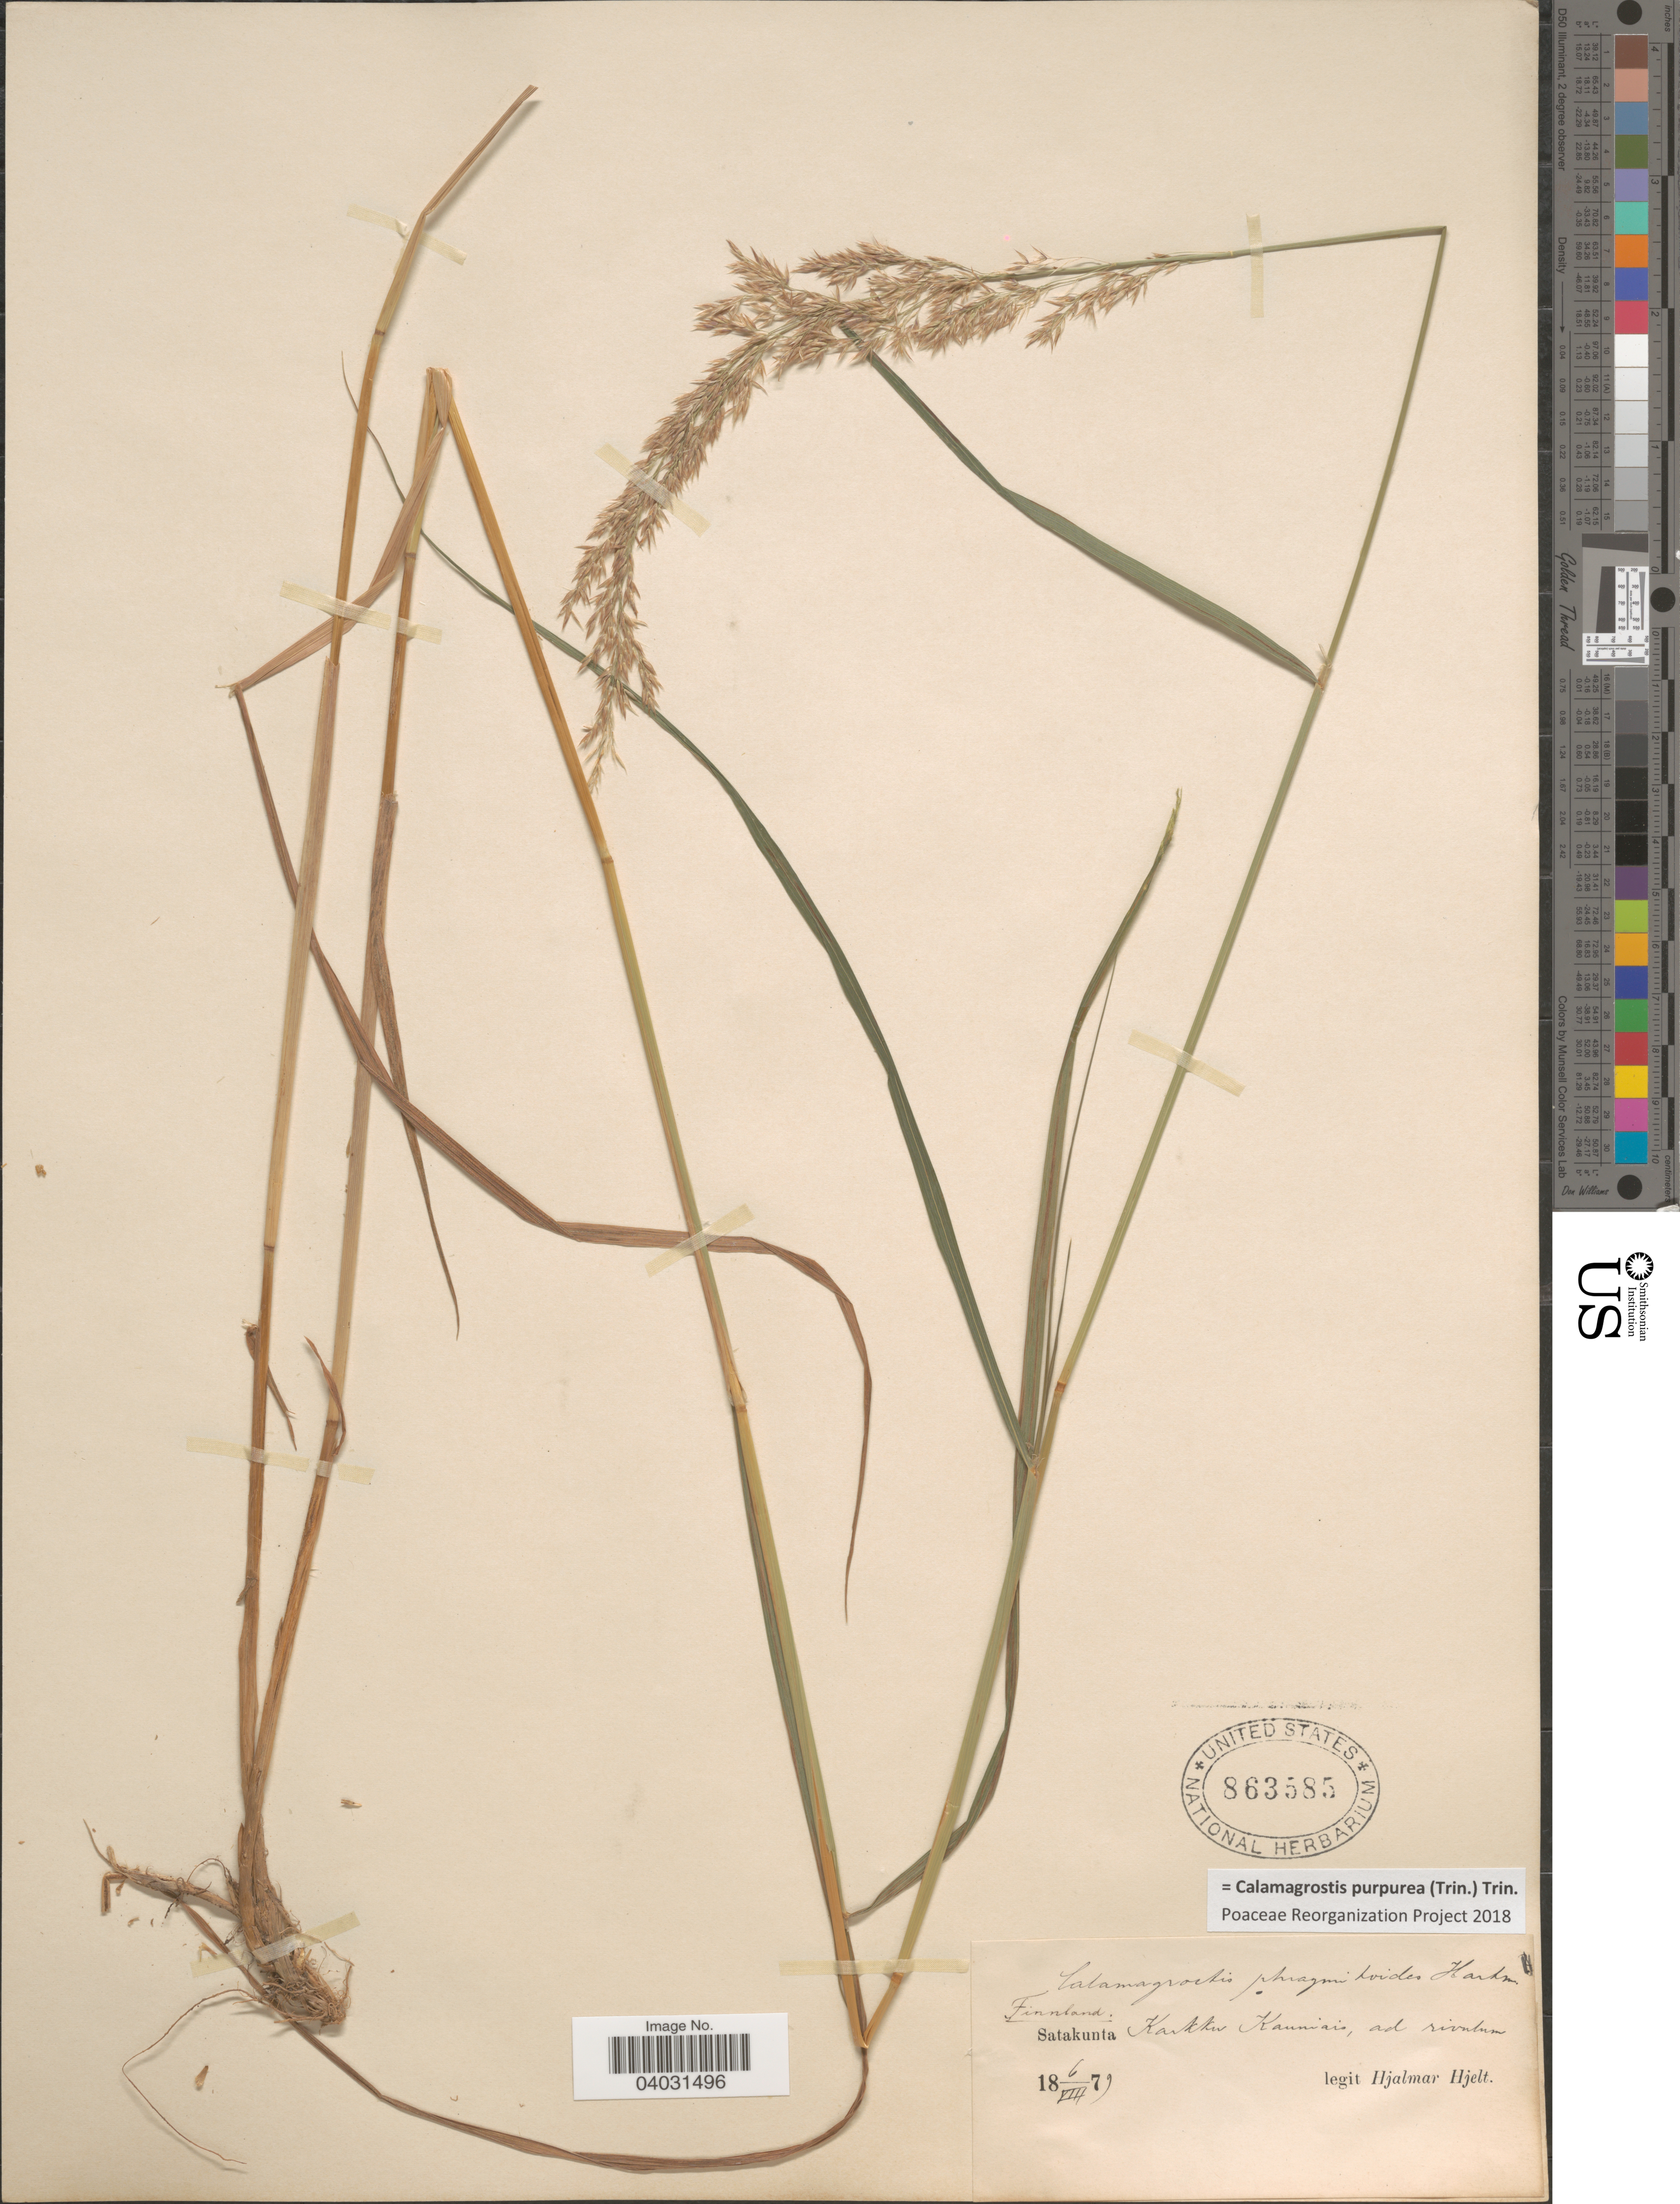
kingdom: Plantae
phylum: Tracheophyta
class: Liliopsida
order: Poales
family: Poaceae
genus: Calamagrostis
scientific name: Calamagrostis purpurea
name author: (Trin.) Trin.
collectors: H. Hjelt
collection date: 1879-08-06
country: Finland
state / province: Satakunta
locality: Finnland. Satakunta Karkku Kauniais, ad rivulum.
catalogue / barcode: US 863585